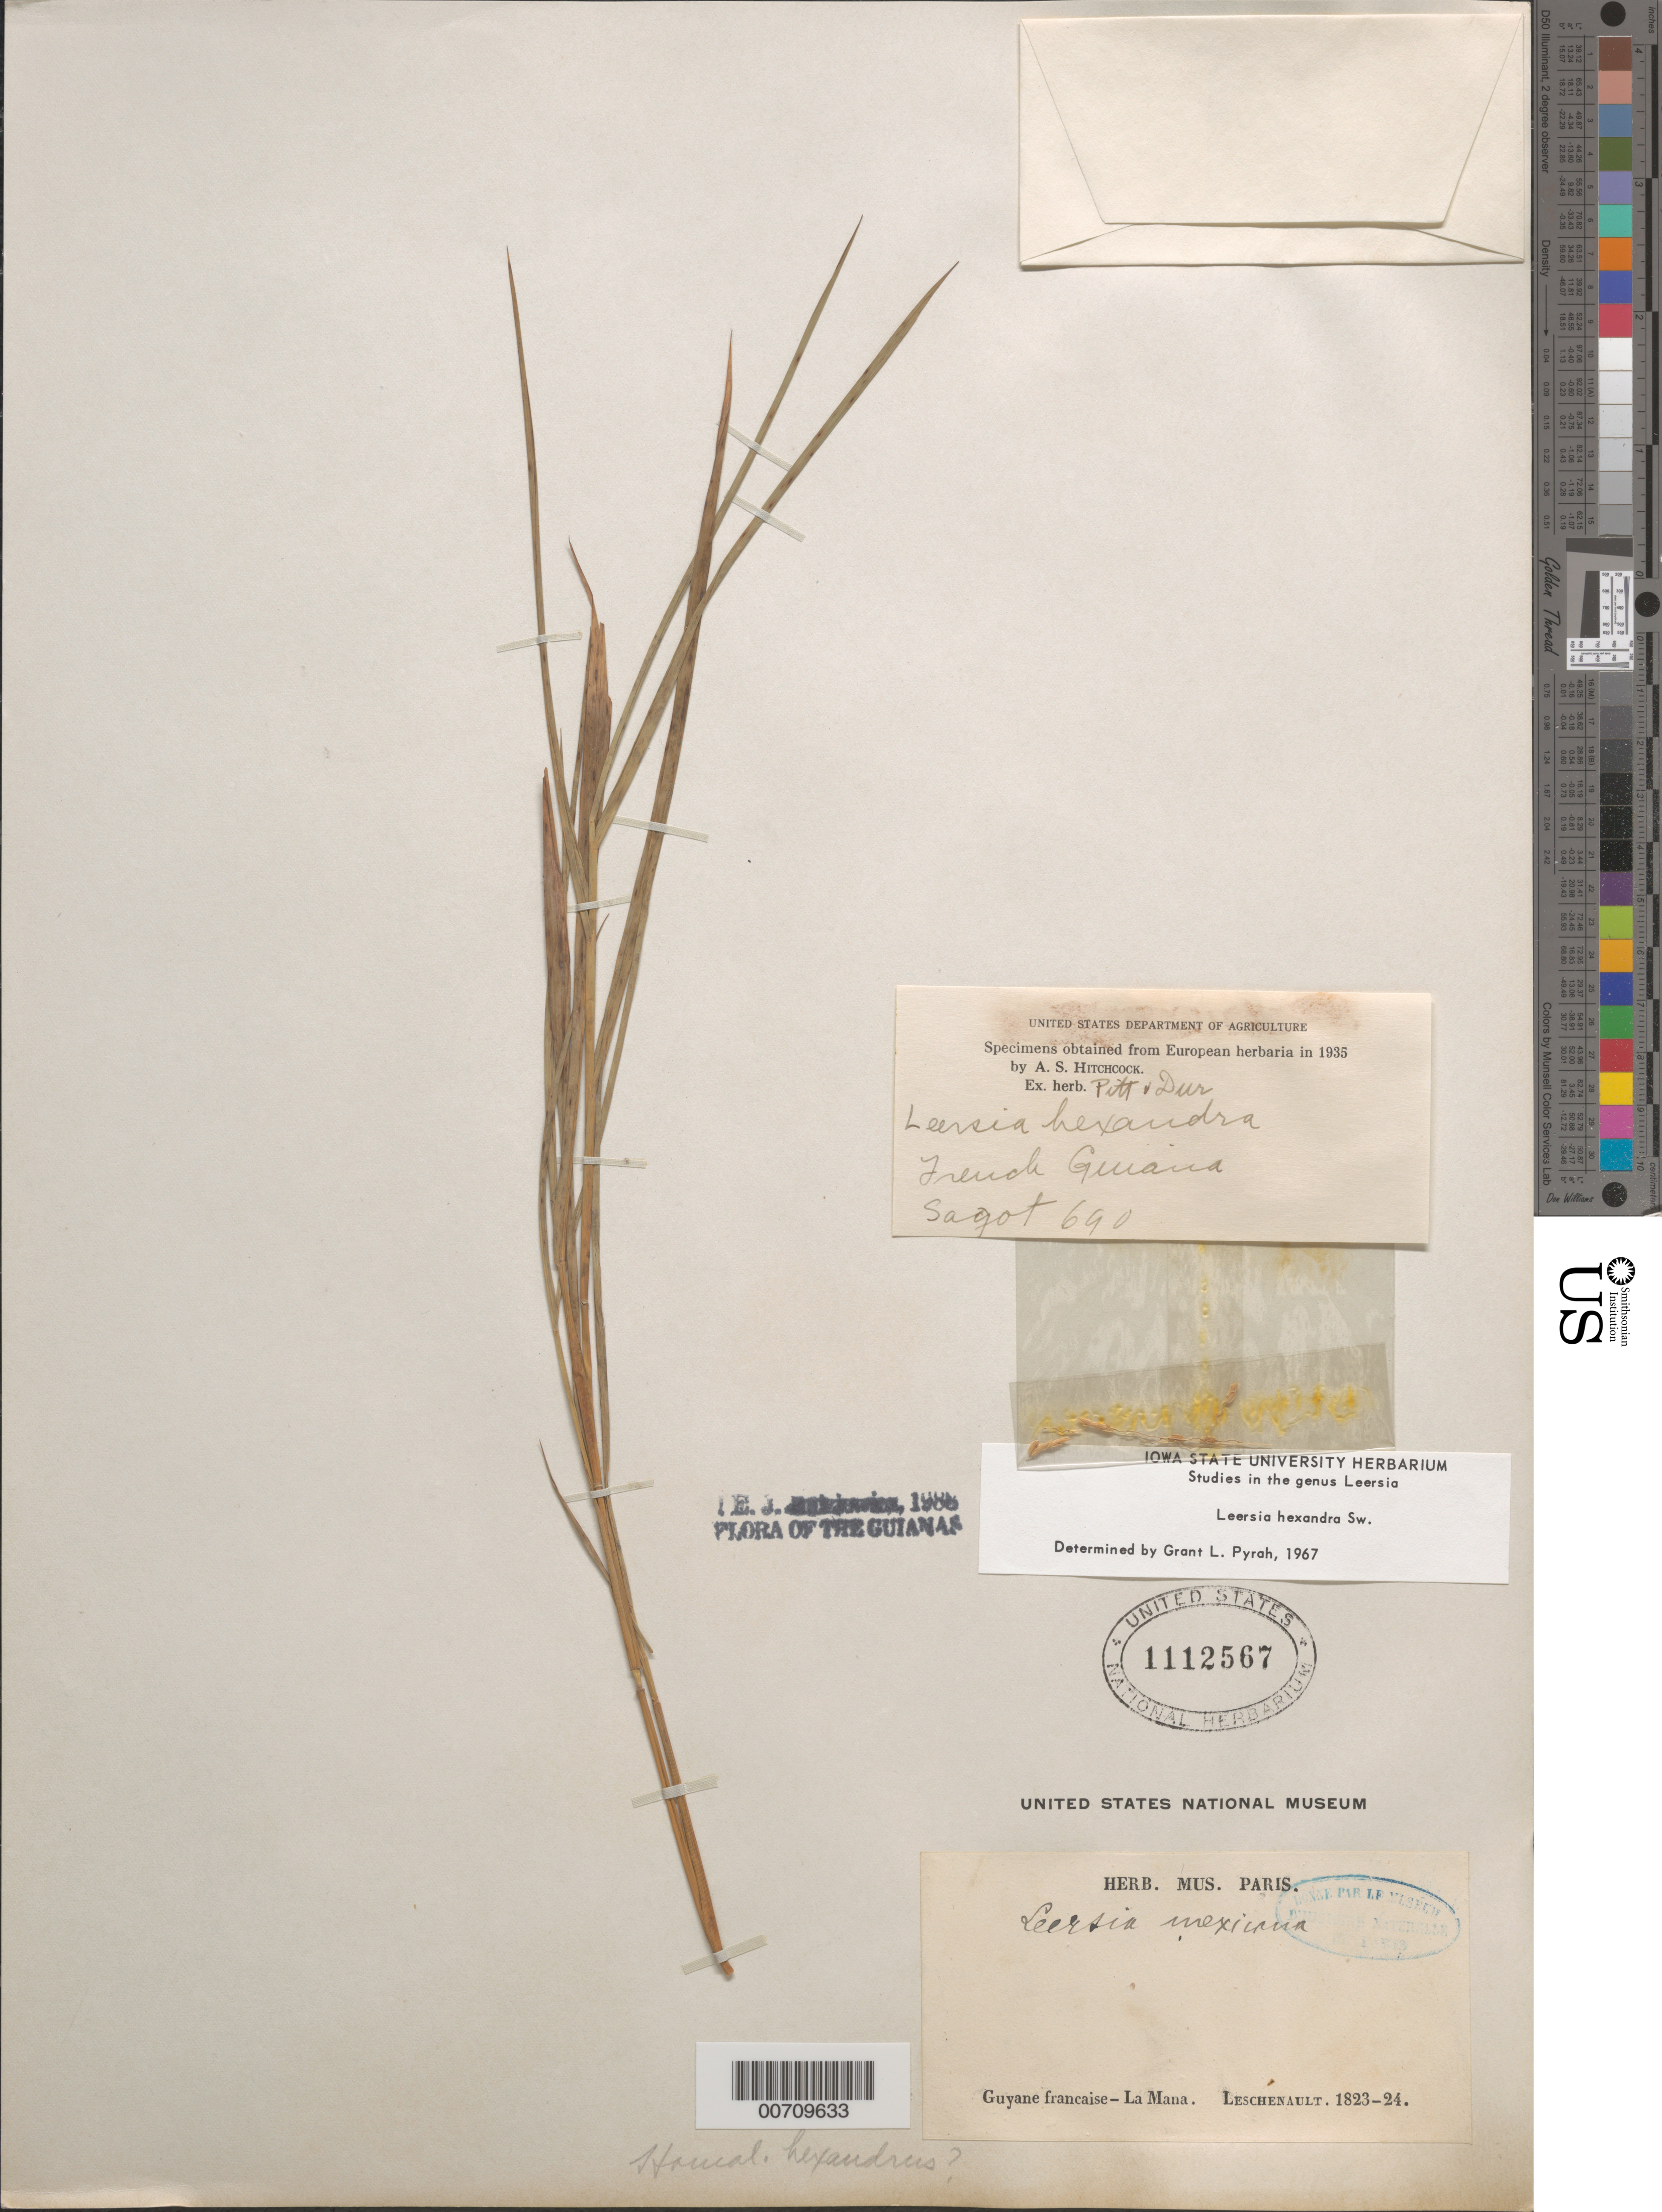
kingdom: Plantae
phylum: Tracheophyta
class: Liliopsida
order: Poales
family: Poaceae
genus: Leersia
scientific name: Leersia hexandra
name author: Sw.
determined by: Pyrah, G. L.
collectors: J. Leschenault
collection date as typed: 1823 to 1824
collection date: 1823/1824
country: French Guiana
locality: La Mana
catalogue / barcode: US 1112567